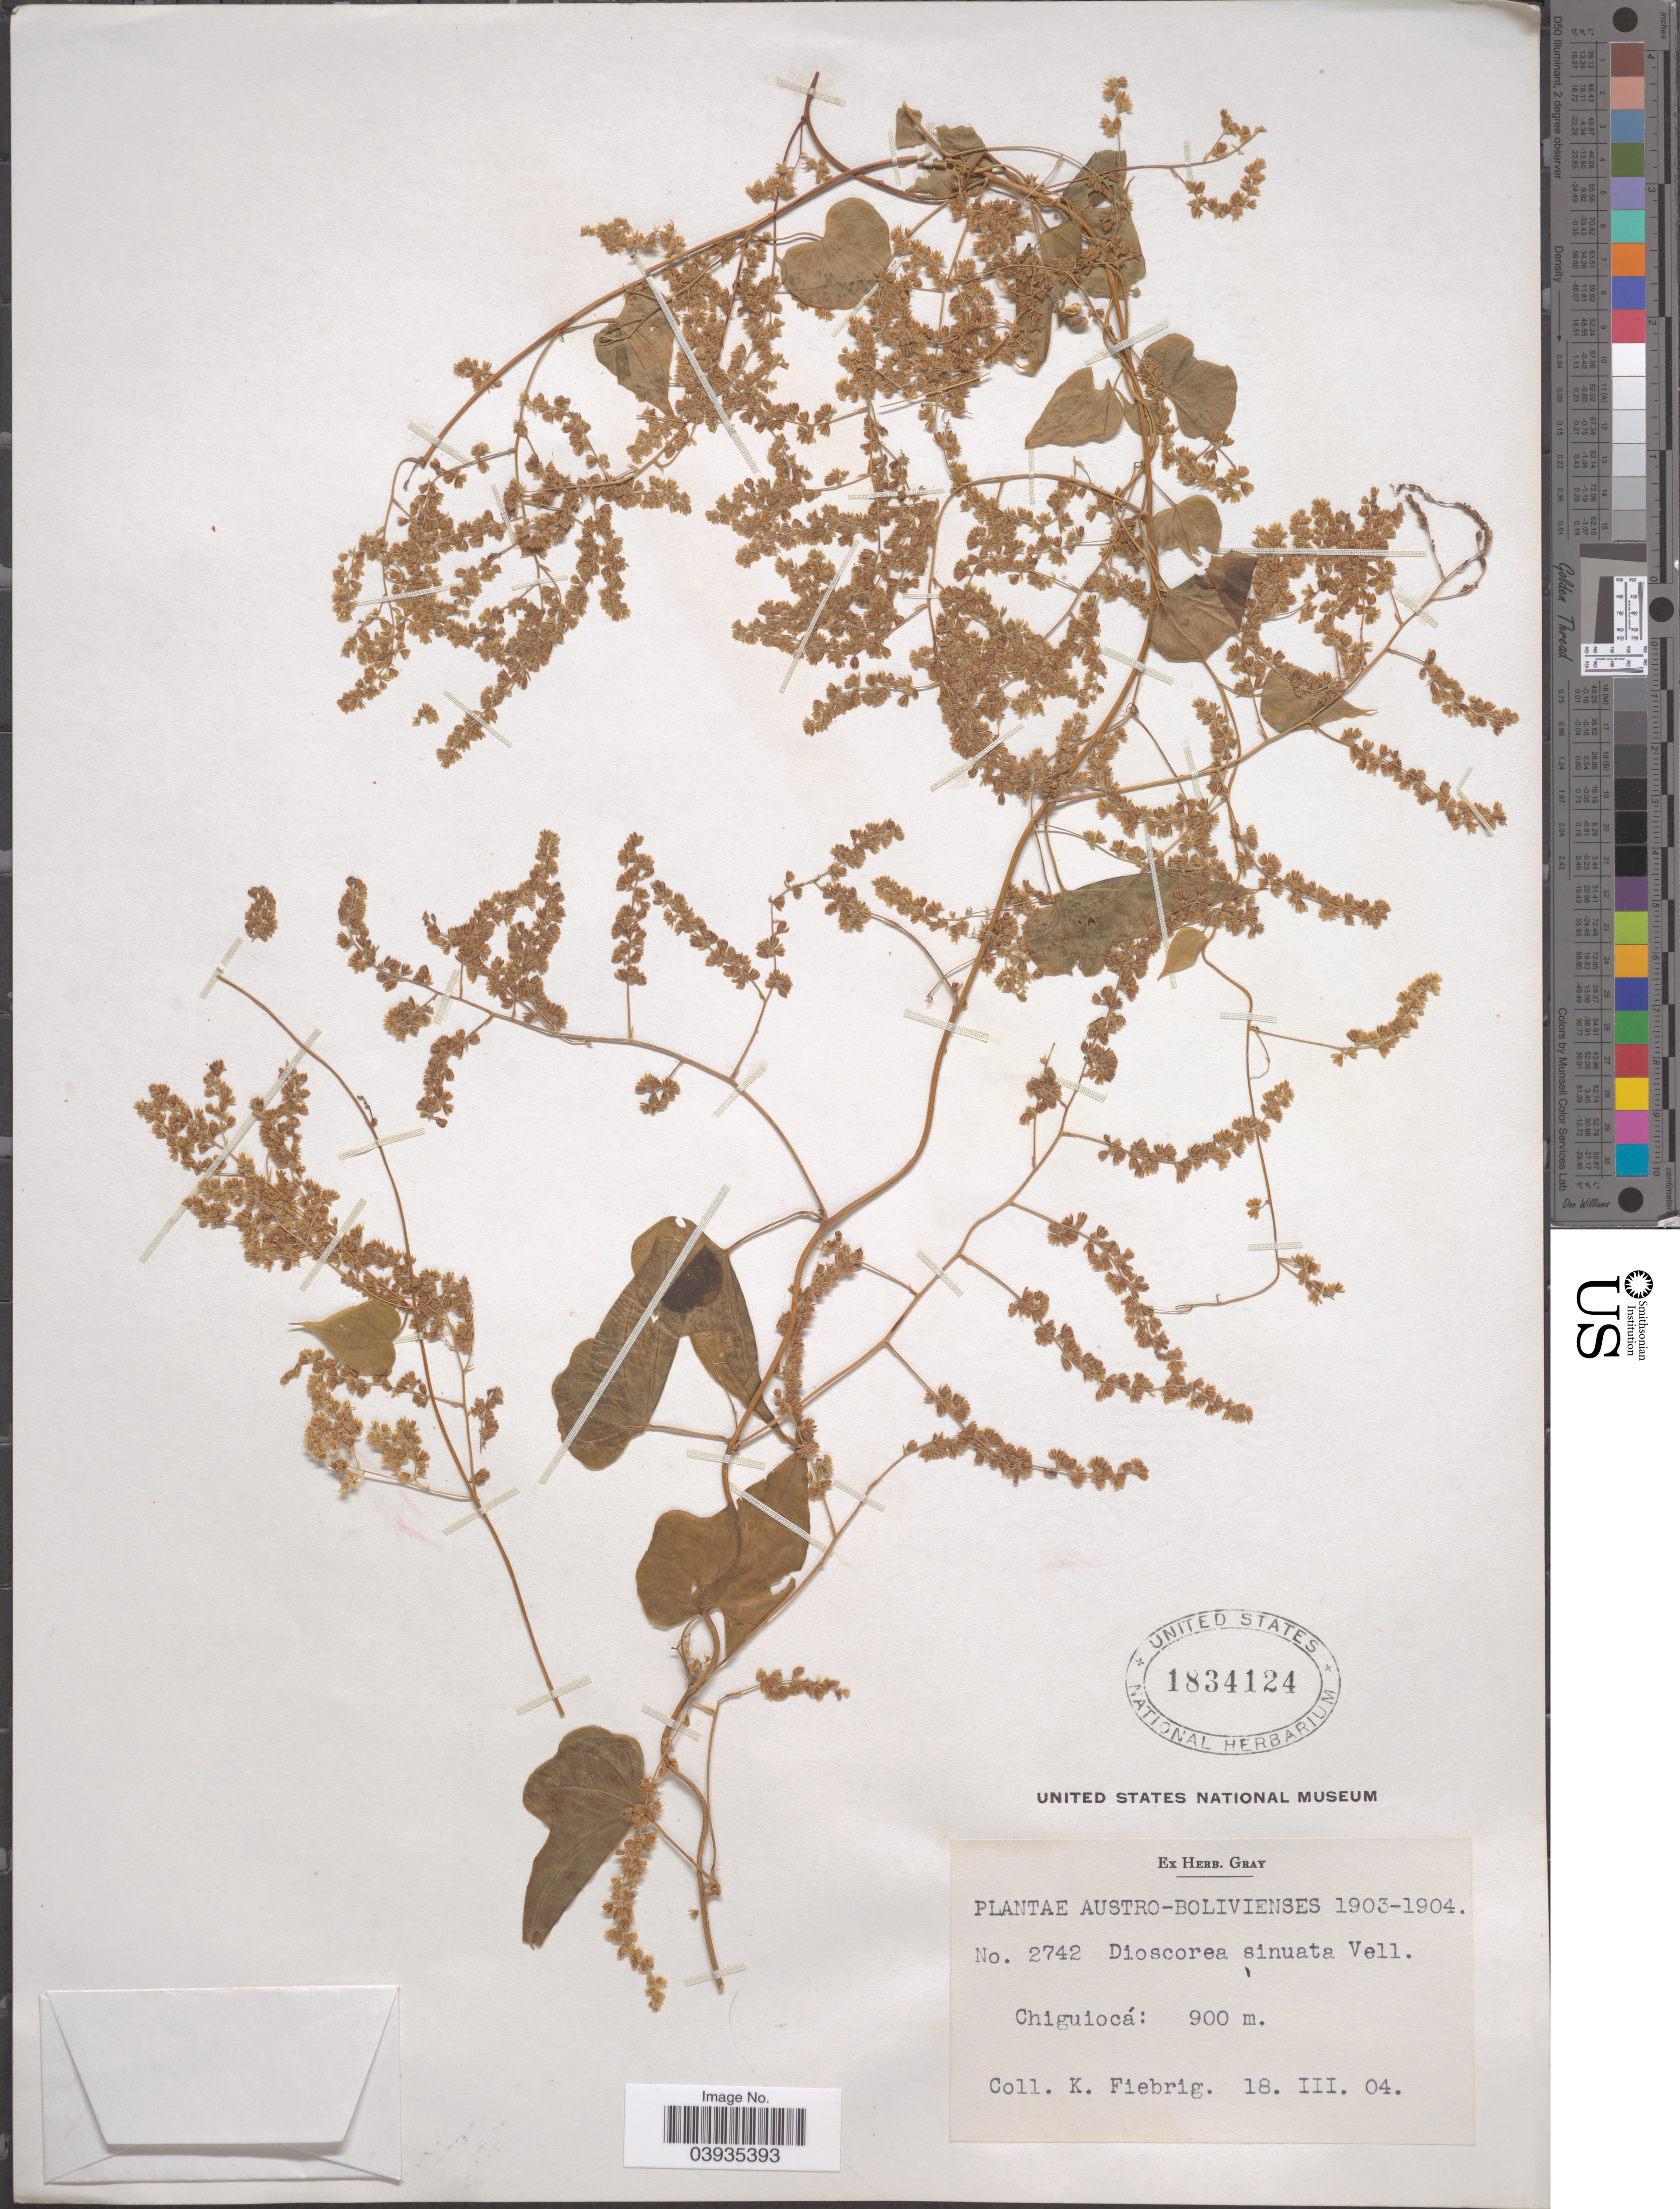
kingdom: Plantae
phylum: Tracheophyta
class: Liliopsida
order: Dioscoreales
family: Dioscoreaceae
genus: Dioscorea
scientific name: Dioscorea sinuata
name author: Vell.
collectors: K. Fiebrig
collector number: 2742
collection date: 1904-03-18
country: Bolivia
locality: Austro-Bolivienses. Chiquiacá.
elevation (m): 900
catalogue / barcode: US 1834124